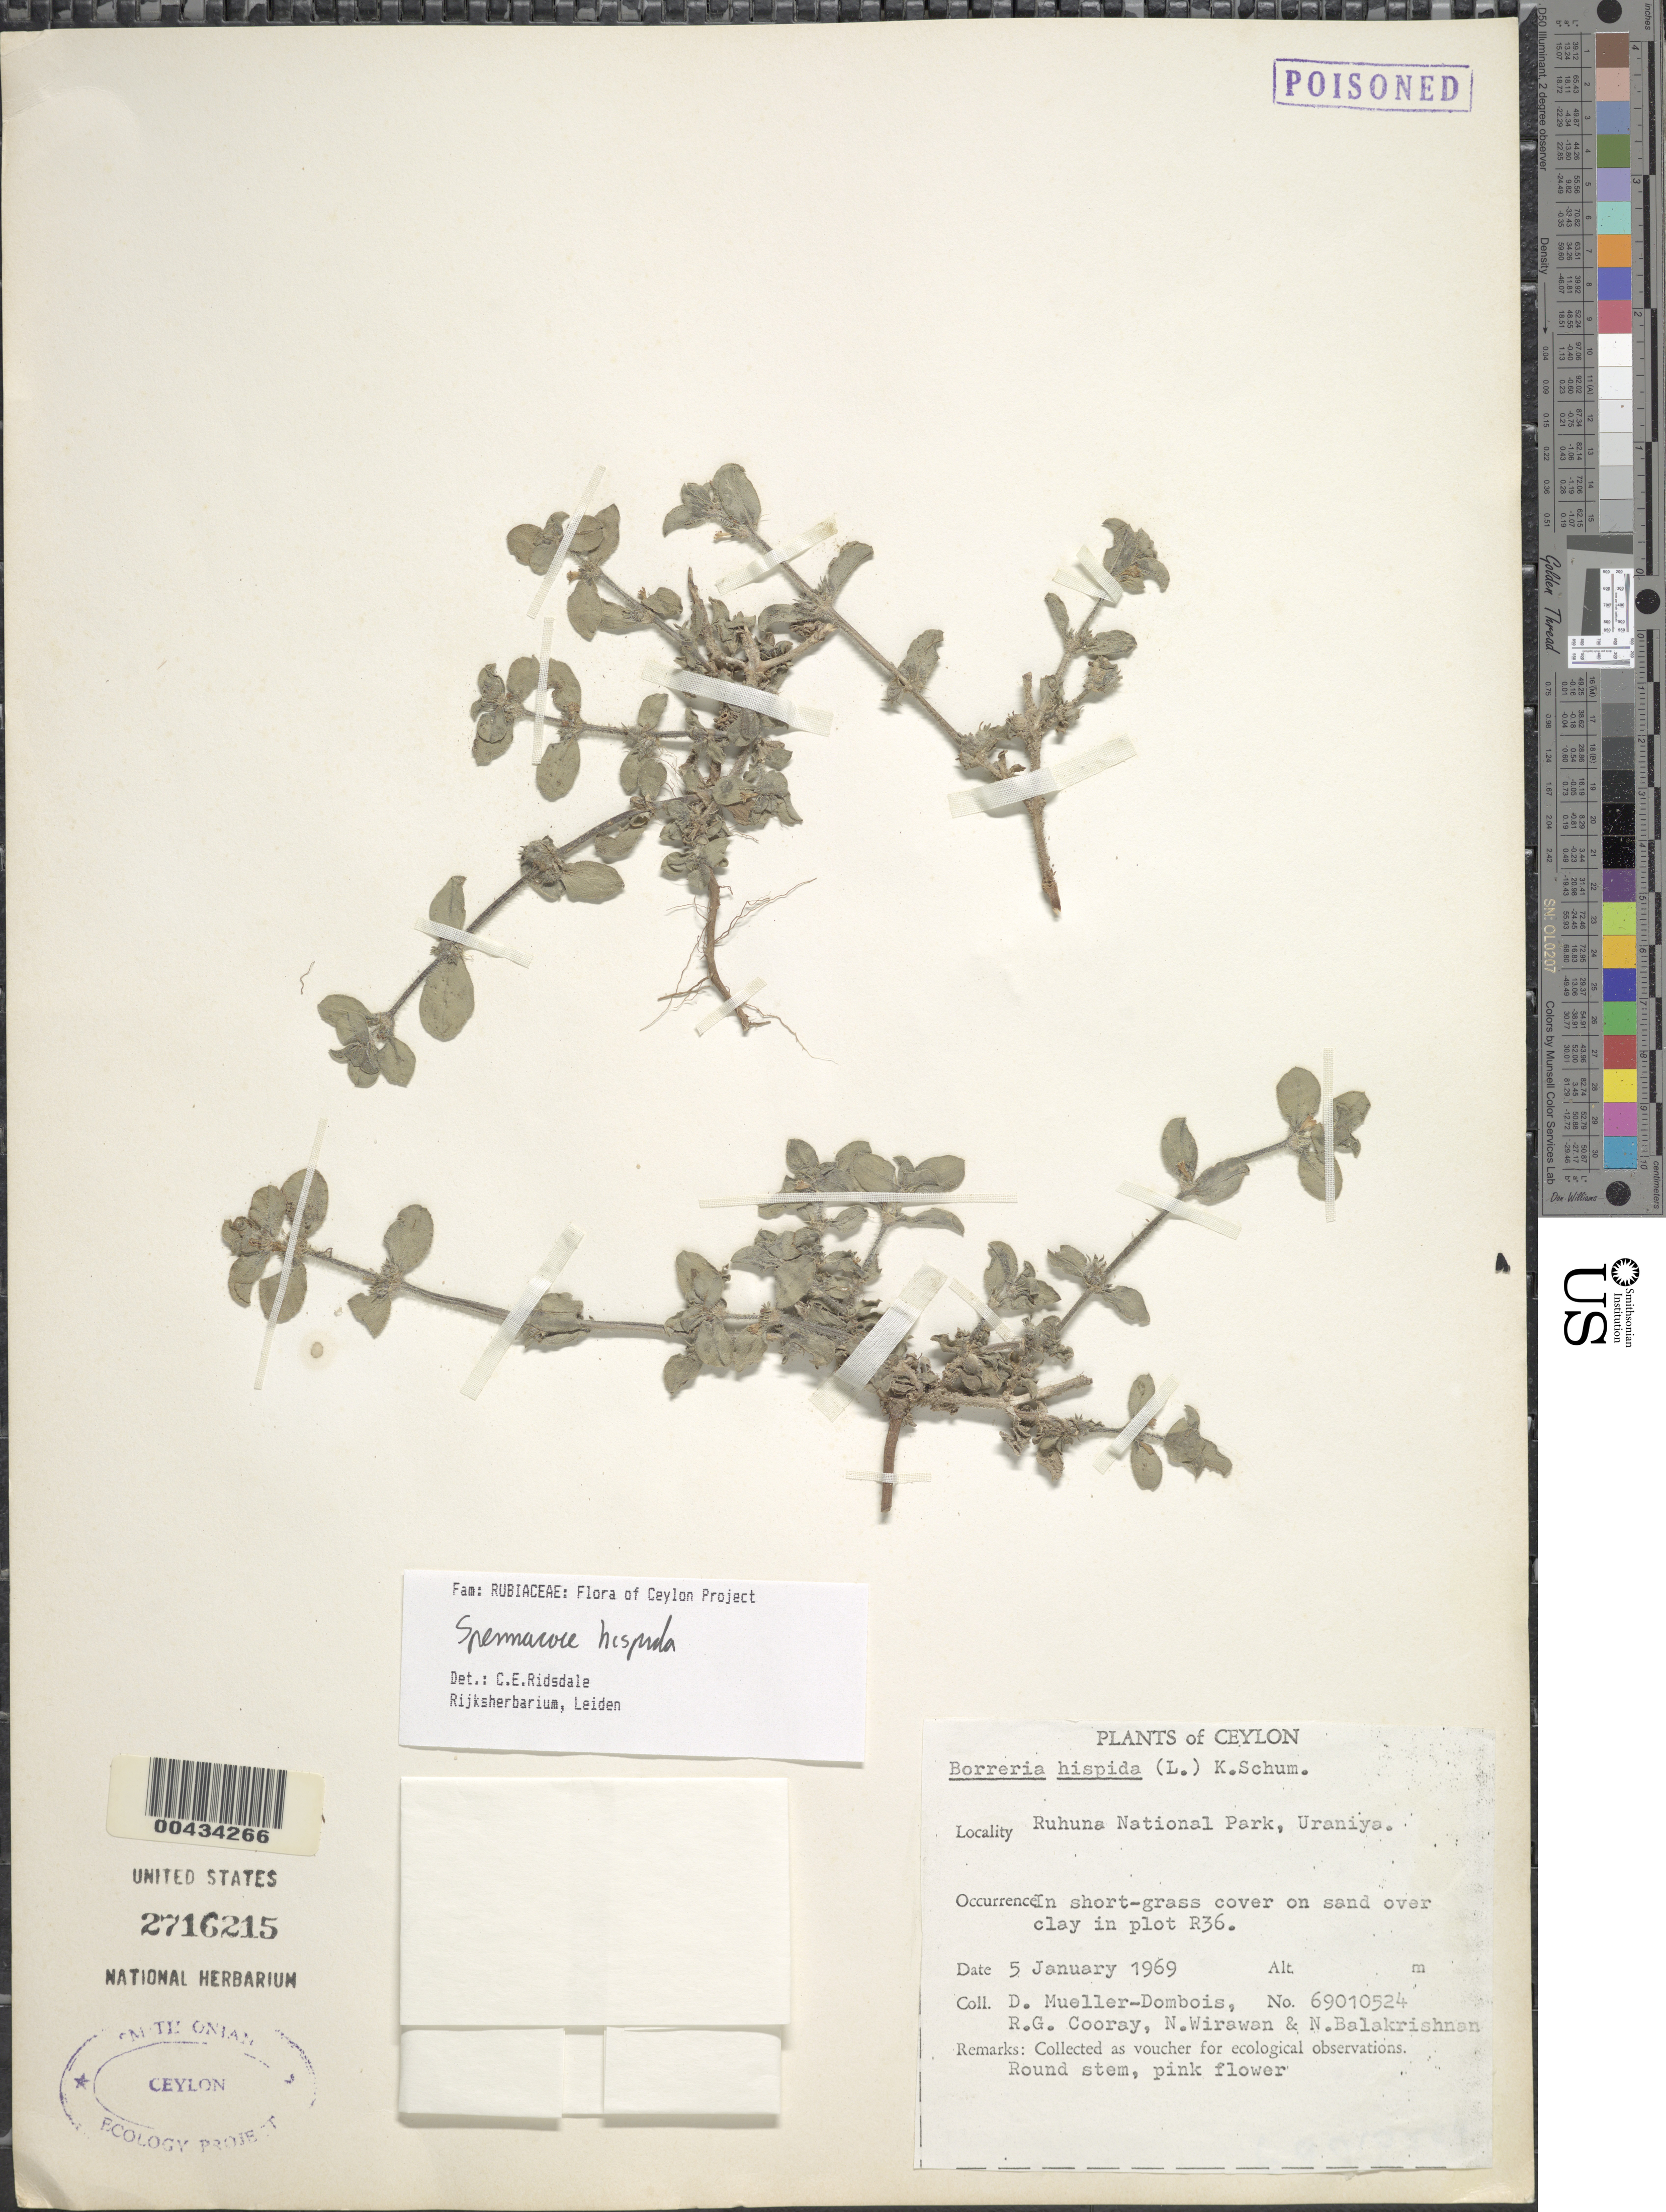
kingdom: Plantae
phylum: Tracheophyta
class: Magnoliopsida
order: Gentianales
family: Rubiaceae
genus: Spermacoce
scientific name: Spermacoce hispida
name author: L.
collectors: D. Mueller-Dombois, R. Cooray, N. Wirawan & N. Balakrishnan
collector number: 69010524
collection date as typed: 05 Jan 1969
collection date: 1969-01-05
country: Sri Lanka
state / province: Southern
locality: Ruhuna Natl Park, Uraniya, plot R36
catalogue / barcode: US 2716215